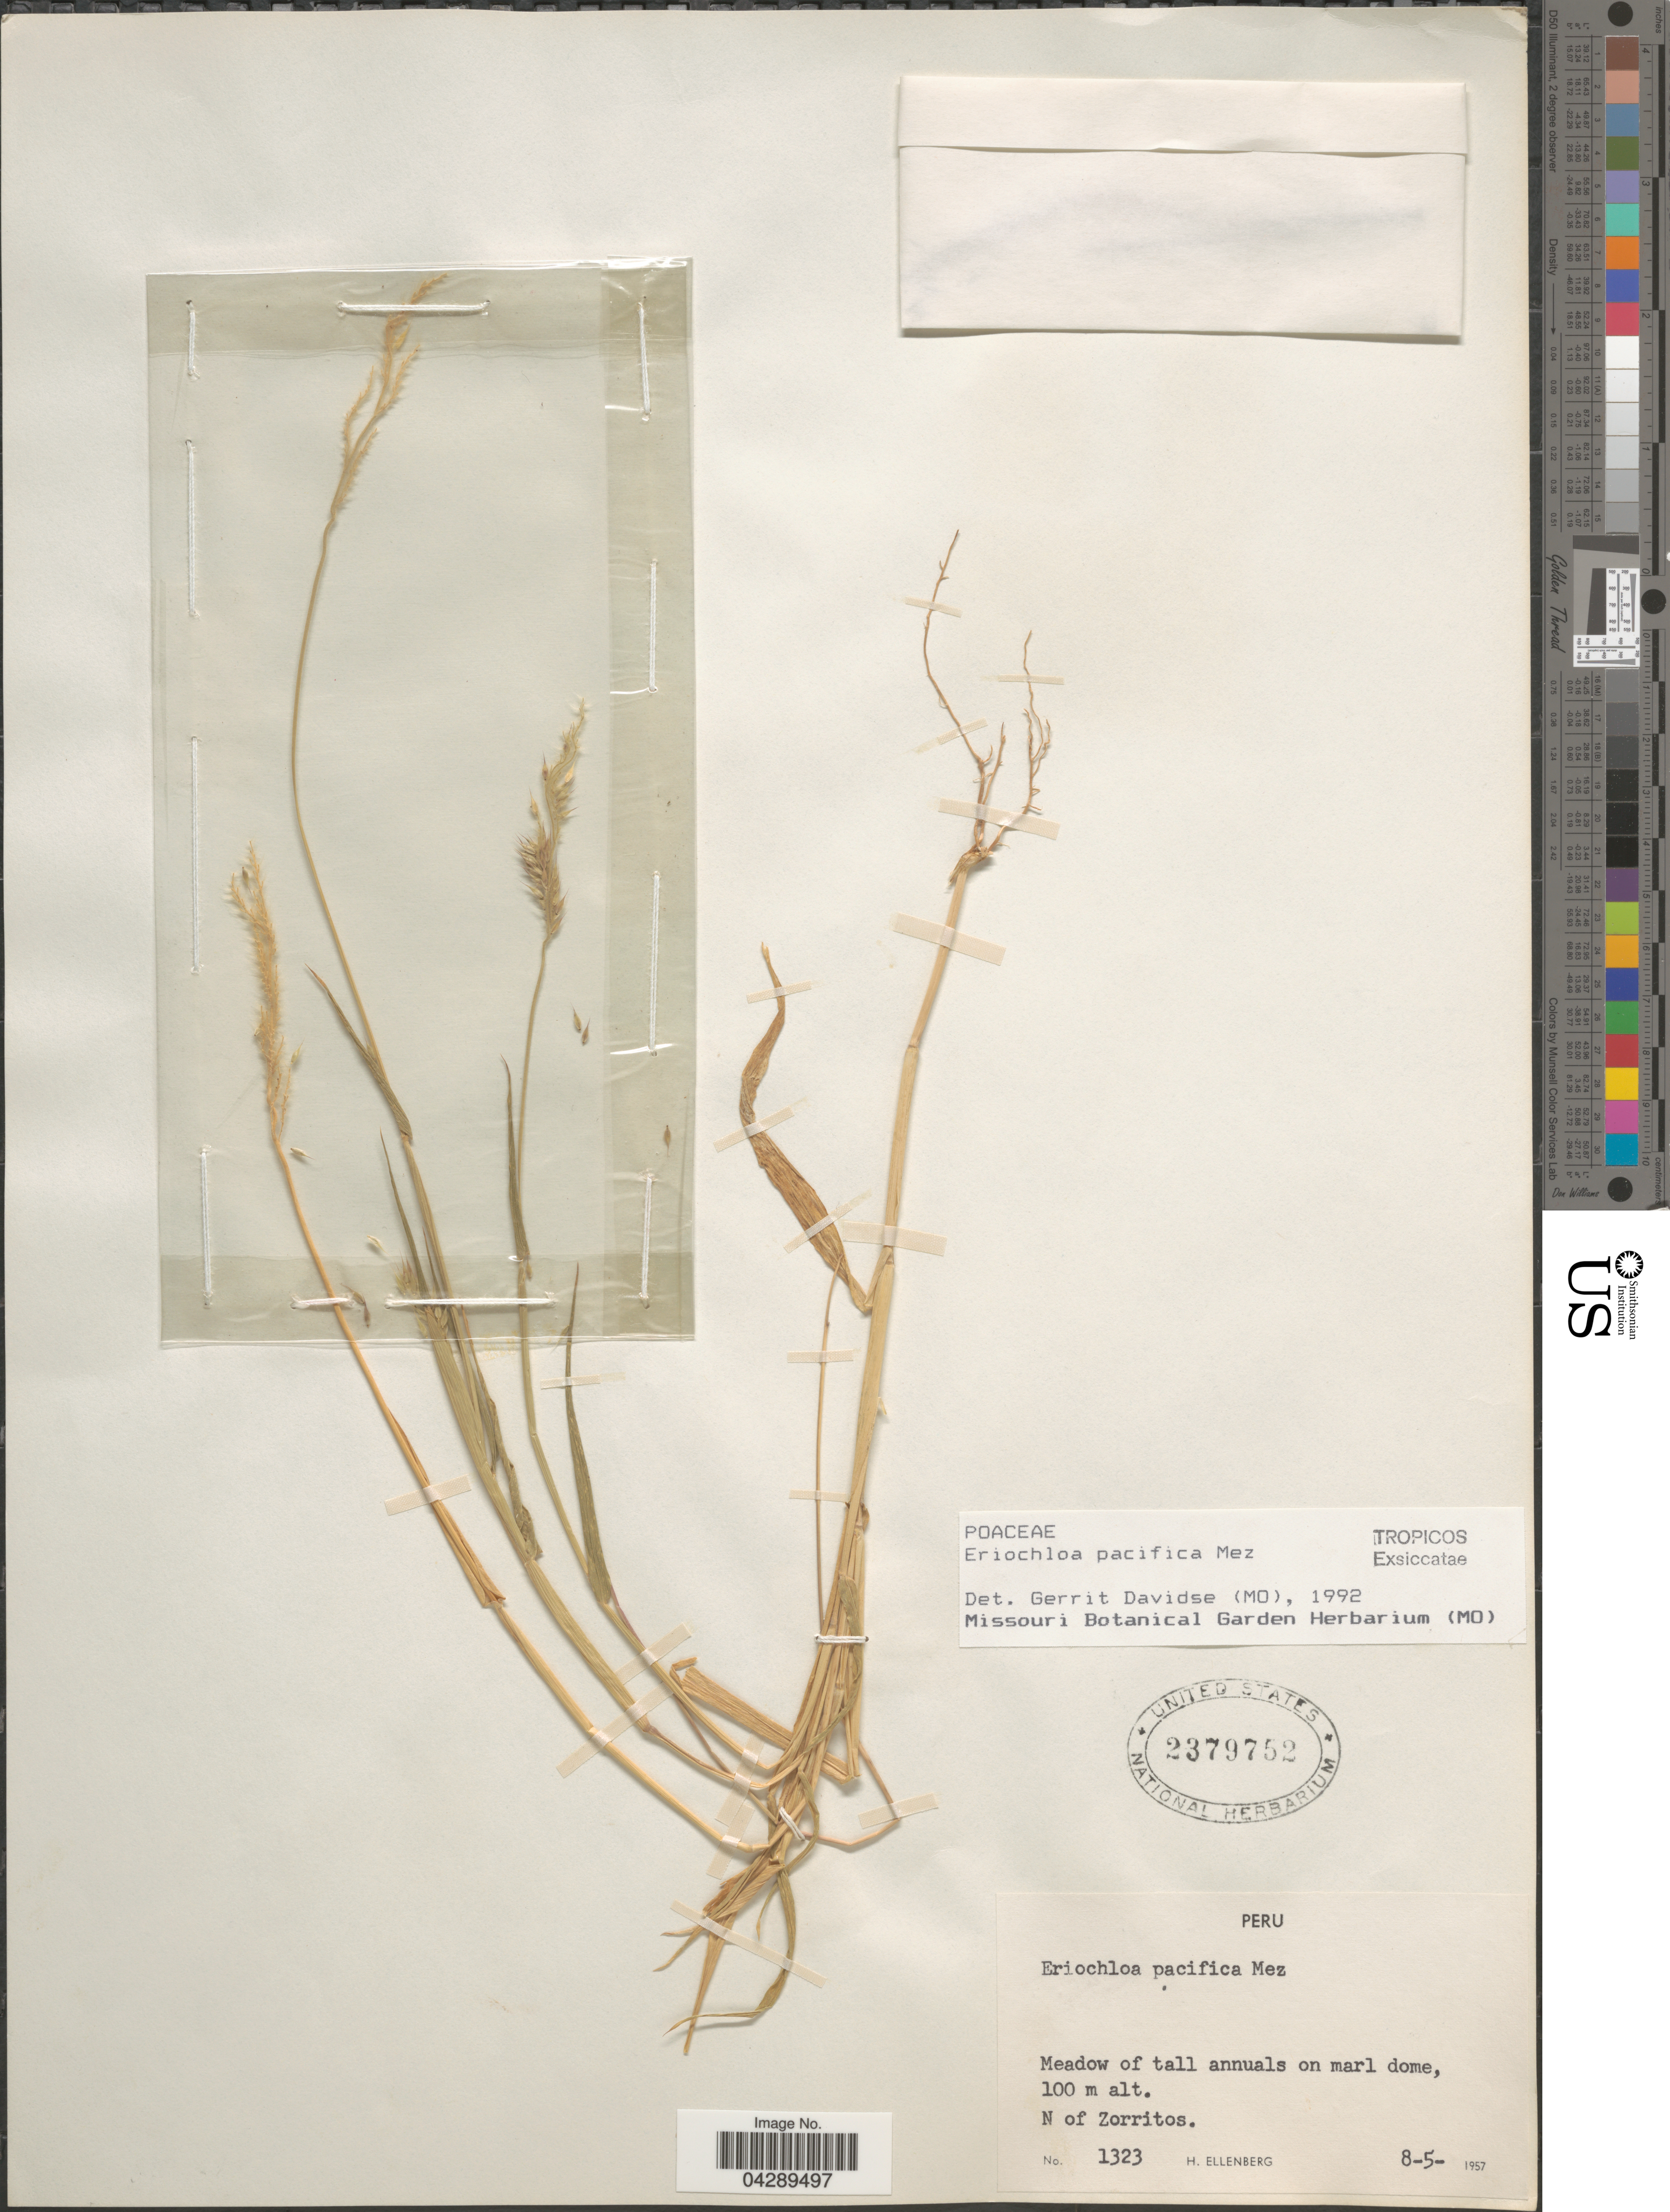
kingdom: Plantae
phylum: Tracheophyta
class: Liliopsida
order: Poales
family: Poaceae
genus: Eriochloa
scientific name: Eriochloa pacifica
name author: Mez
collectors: H. Ellenberg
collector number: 1323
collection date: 1957-05-08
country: Peru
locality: Meadow of tall annuals on marl dome, N of Zorritos.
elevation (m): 100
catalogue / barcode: US 2379752